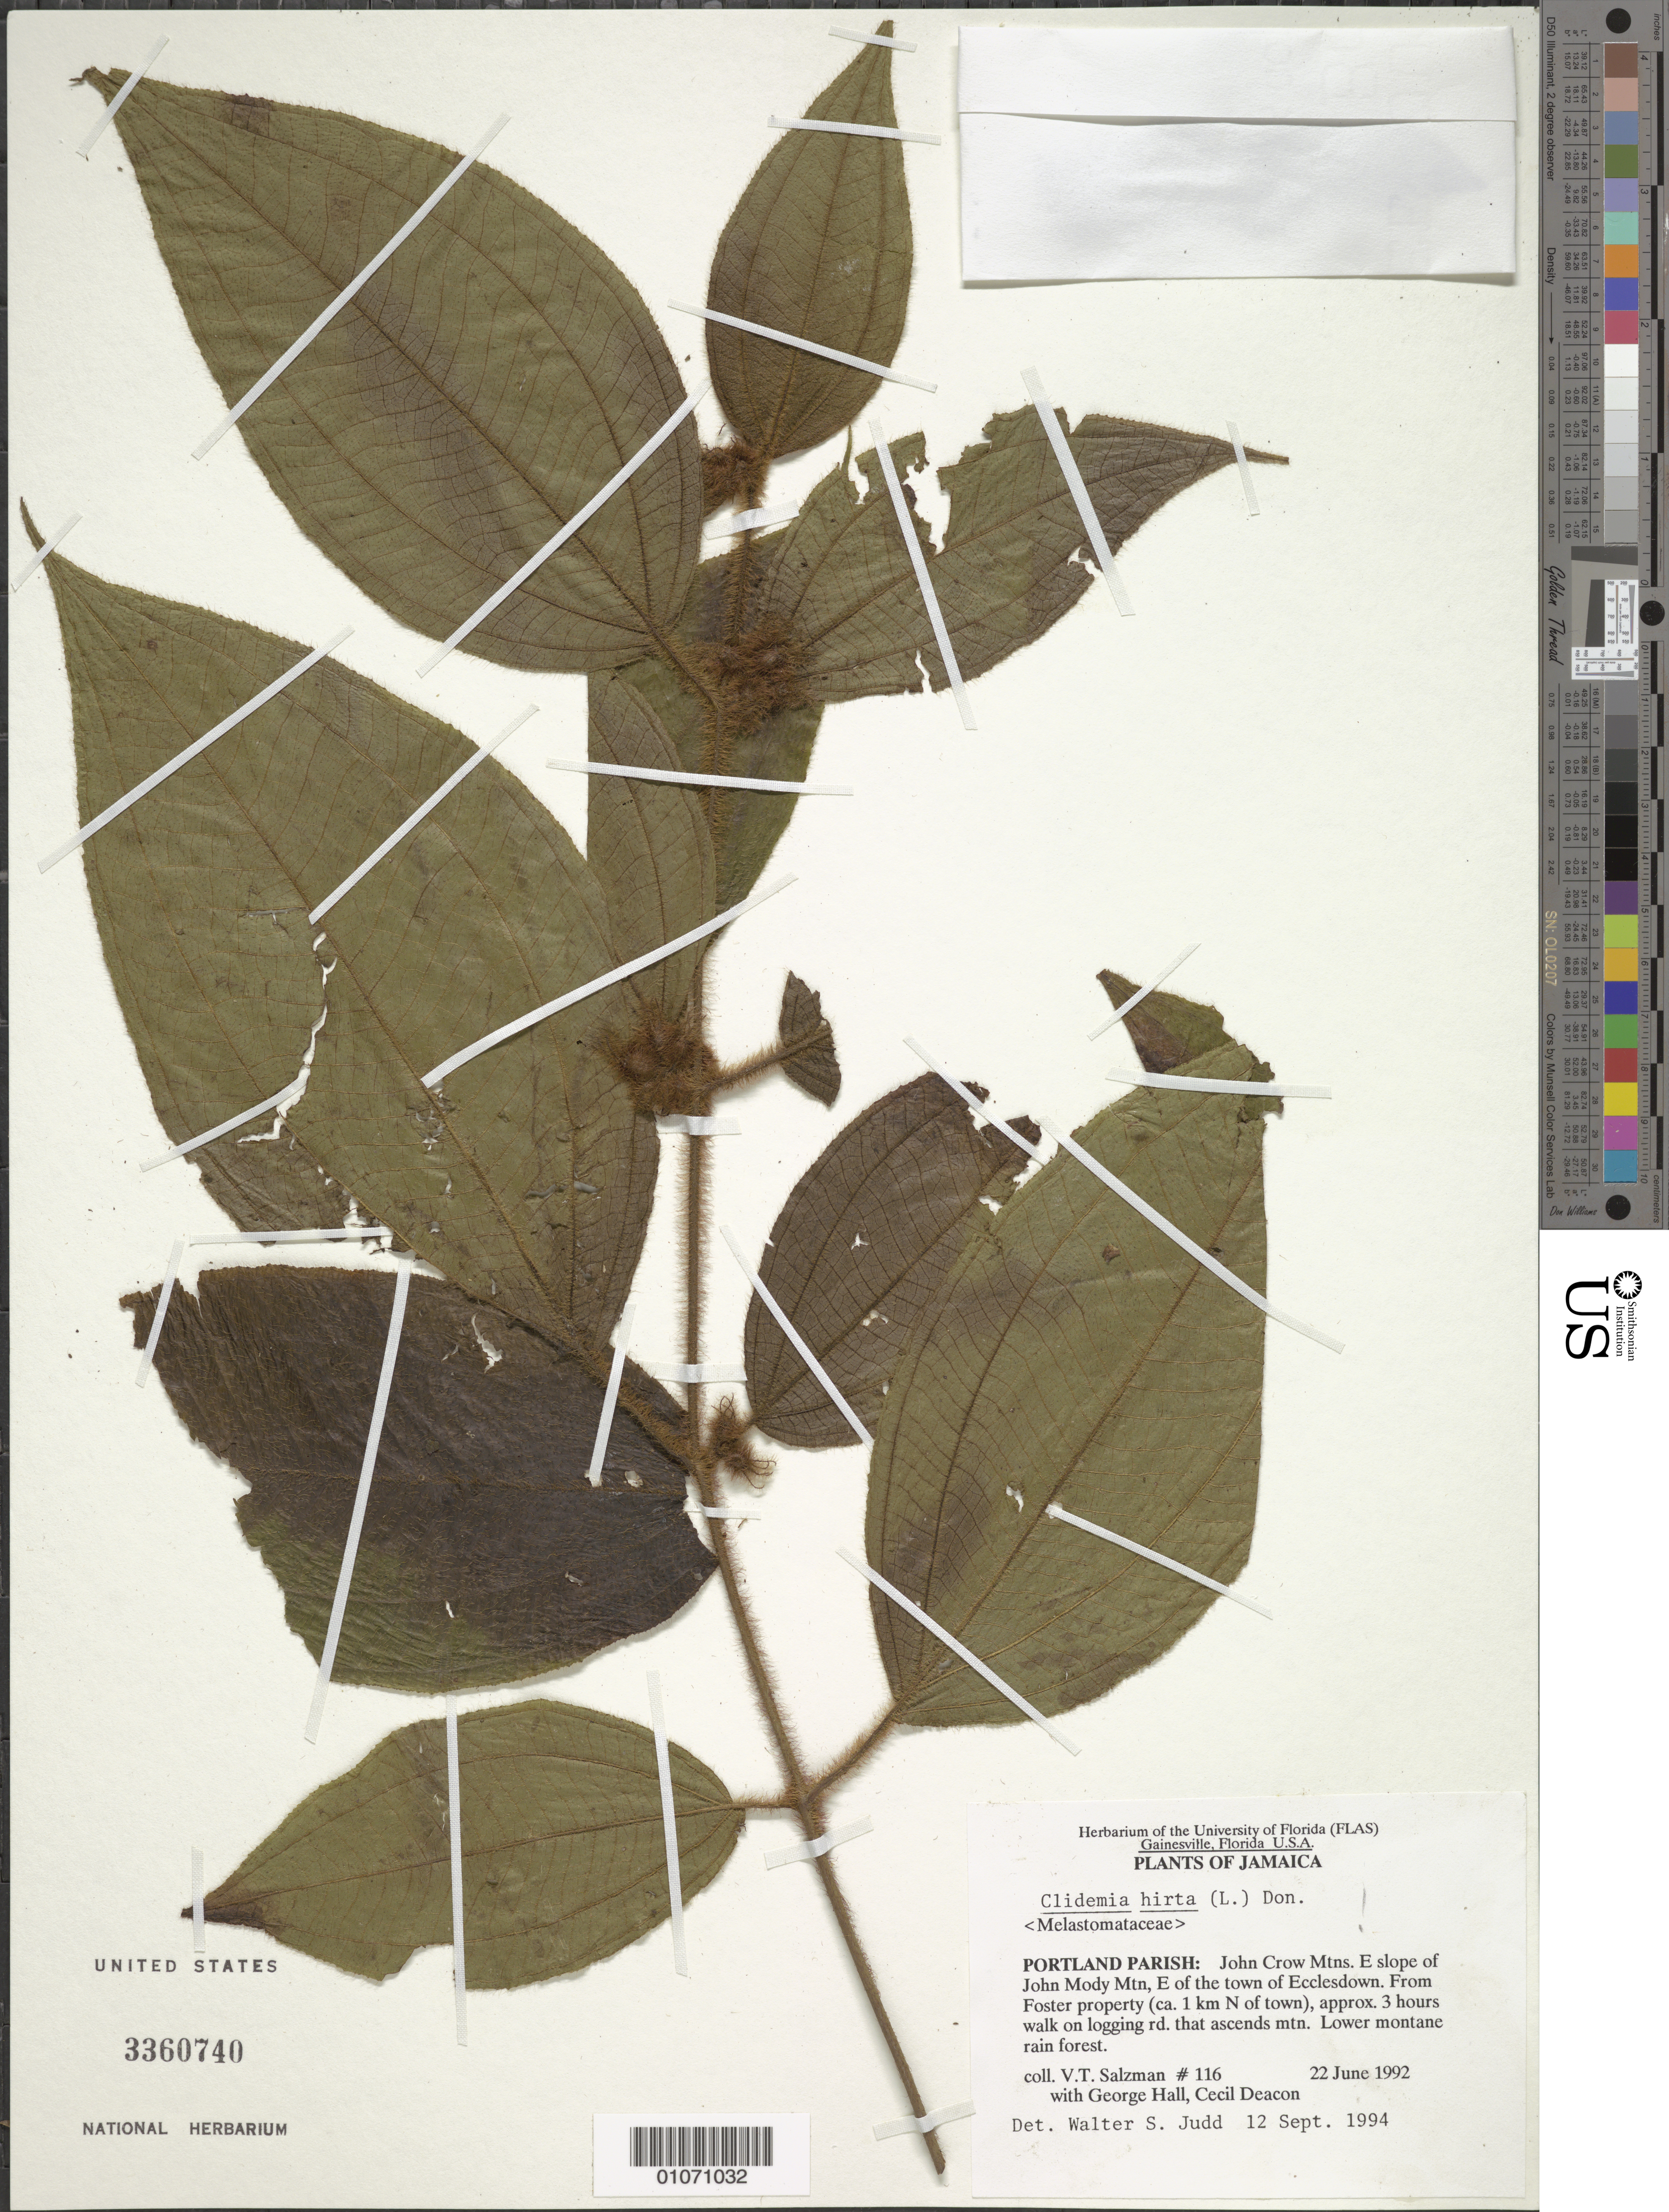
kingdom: Plantae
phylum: Tracheophyta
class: Magnoliopsida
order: Myrtales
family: Melastomataceae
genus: Miconia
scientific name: Miconia erythropogon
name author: (DC.) Judd & Ionta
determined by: Ferreira-Alves, R.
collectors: V. Salzman, G. Hall & C. Deacon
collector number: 116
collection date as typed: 22 Jun 1992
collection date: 1992-06-22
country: Jamaica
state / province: Portland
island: Jamaica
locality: John Crow Mts., E slope of John Mody Mtn., E of the town of Ecclesdown. From Foster property (ca. 1 km N of town), approx. 3 hours walk on logging road that ascends mtn.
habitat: Lower montane rain forest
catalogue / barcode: US 3360740